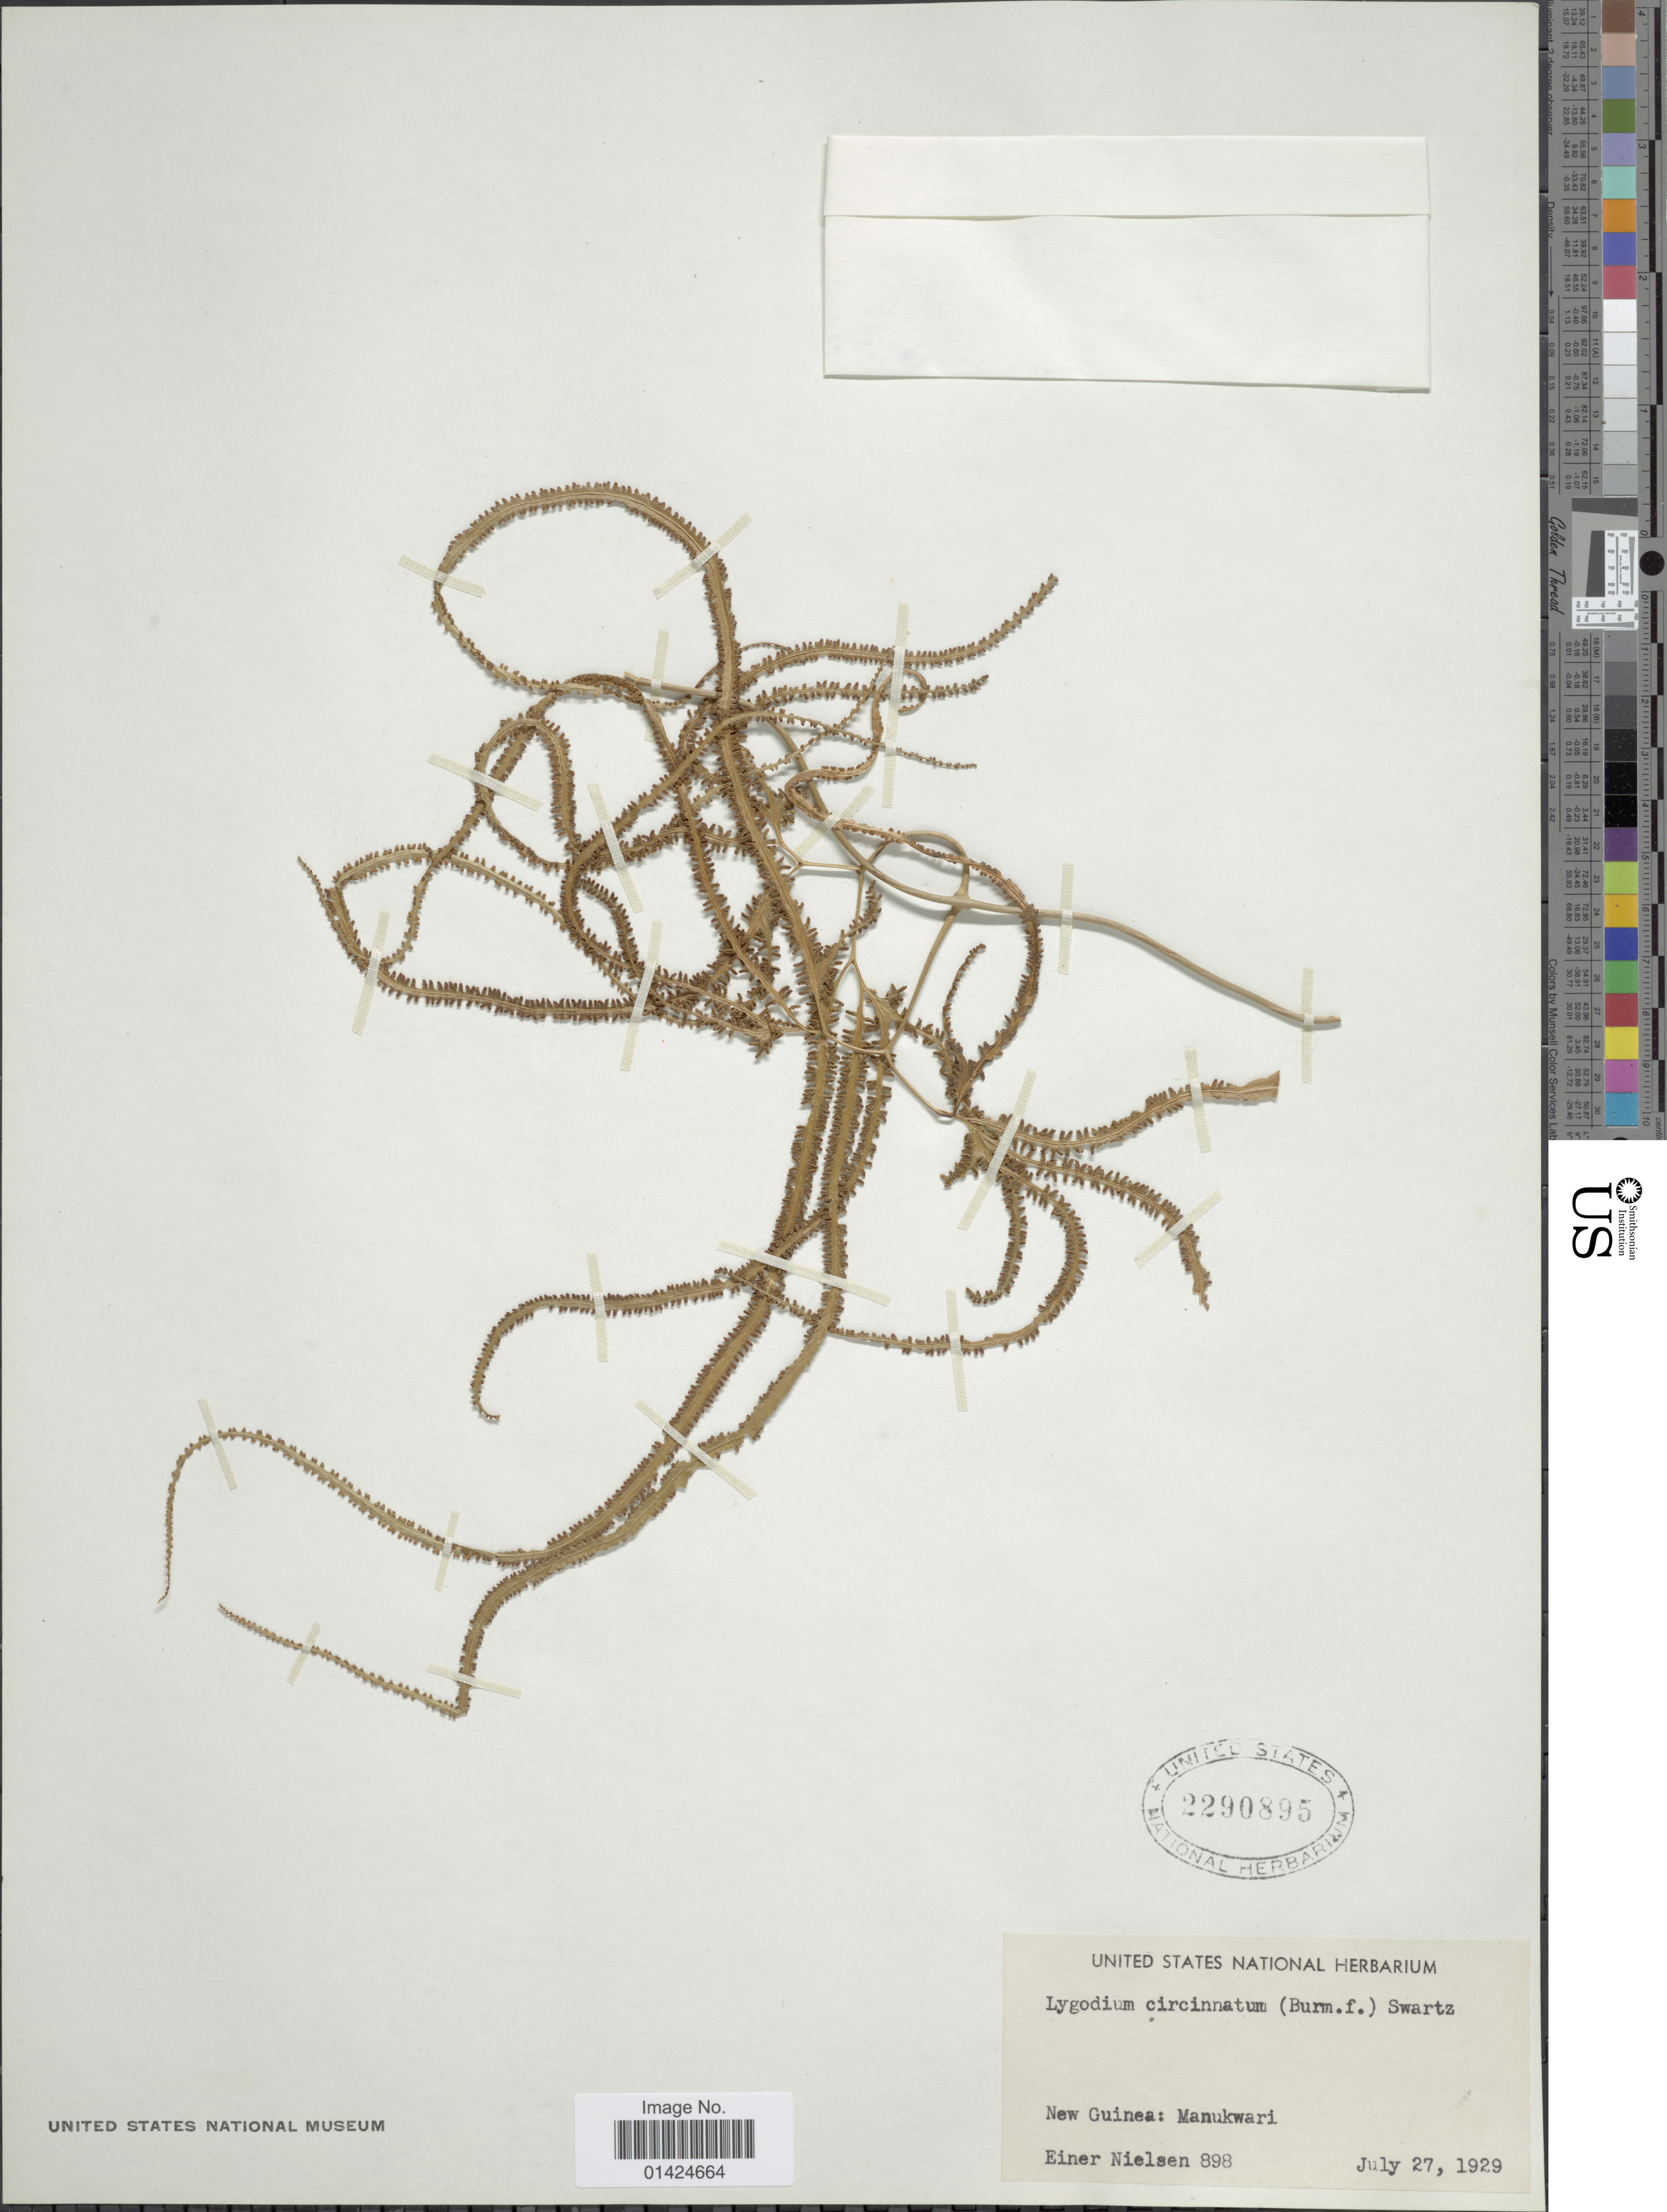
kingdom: Plantae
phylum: Tracheophyta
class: Polypodiopsida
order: Schizaeales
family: Lygodiaceae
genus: Lygodium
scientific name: Lygodium circinnatum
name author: (Burm. f.) Sw.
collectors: E. Nielsen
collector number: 898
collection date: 1929-07-27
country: Indonesia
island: New Guinea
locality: New Guinea: Manukwari.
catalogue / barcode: US 2290895